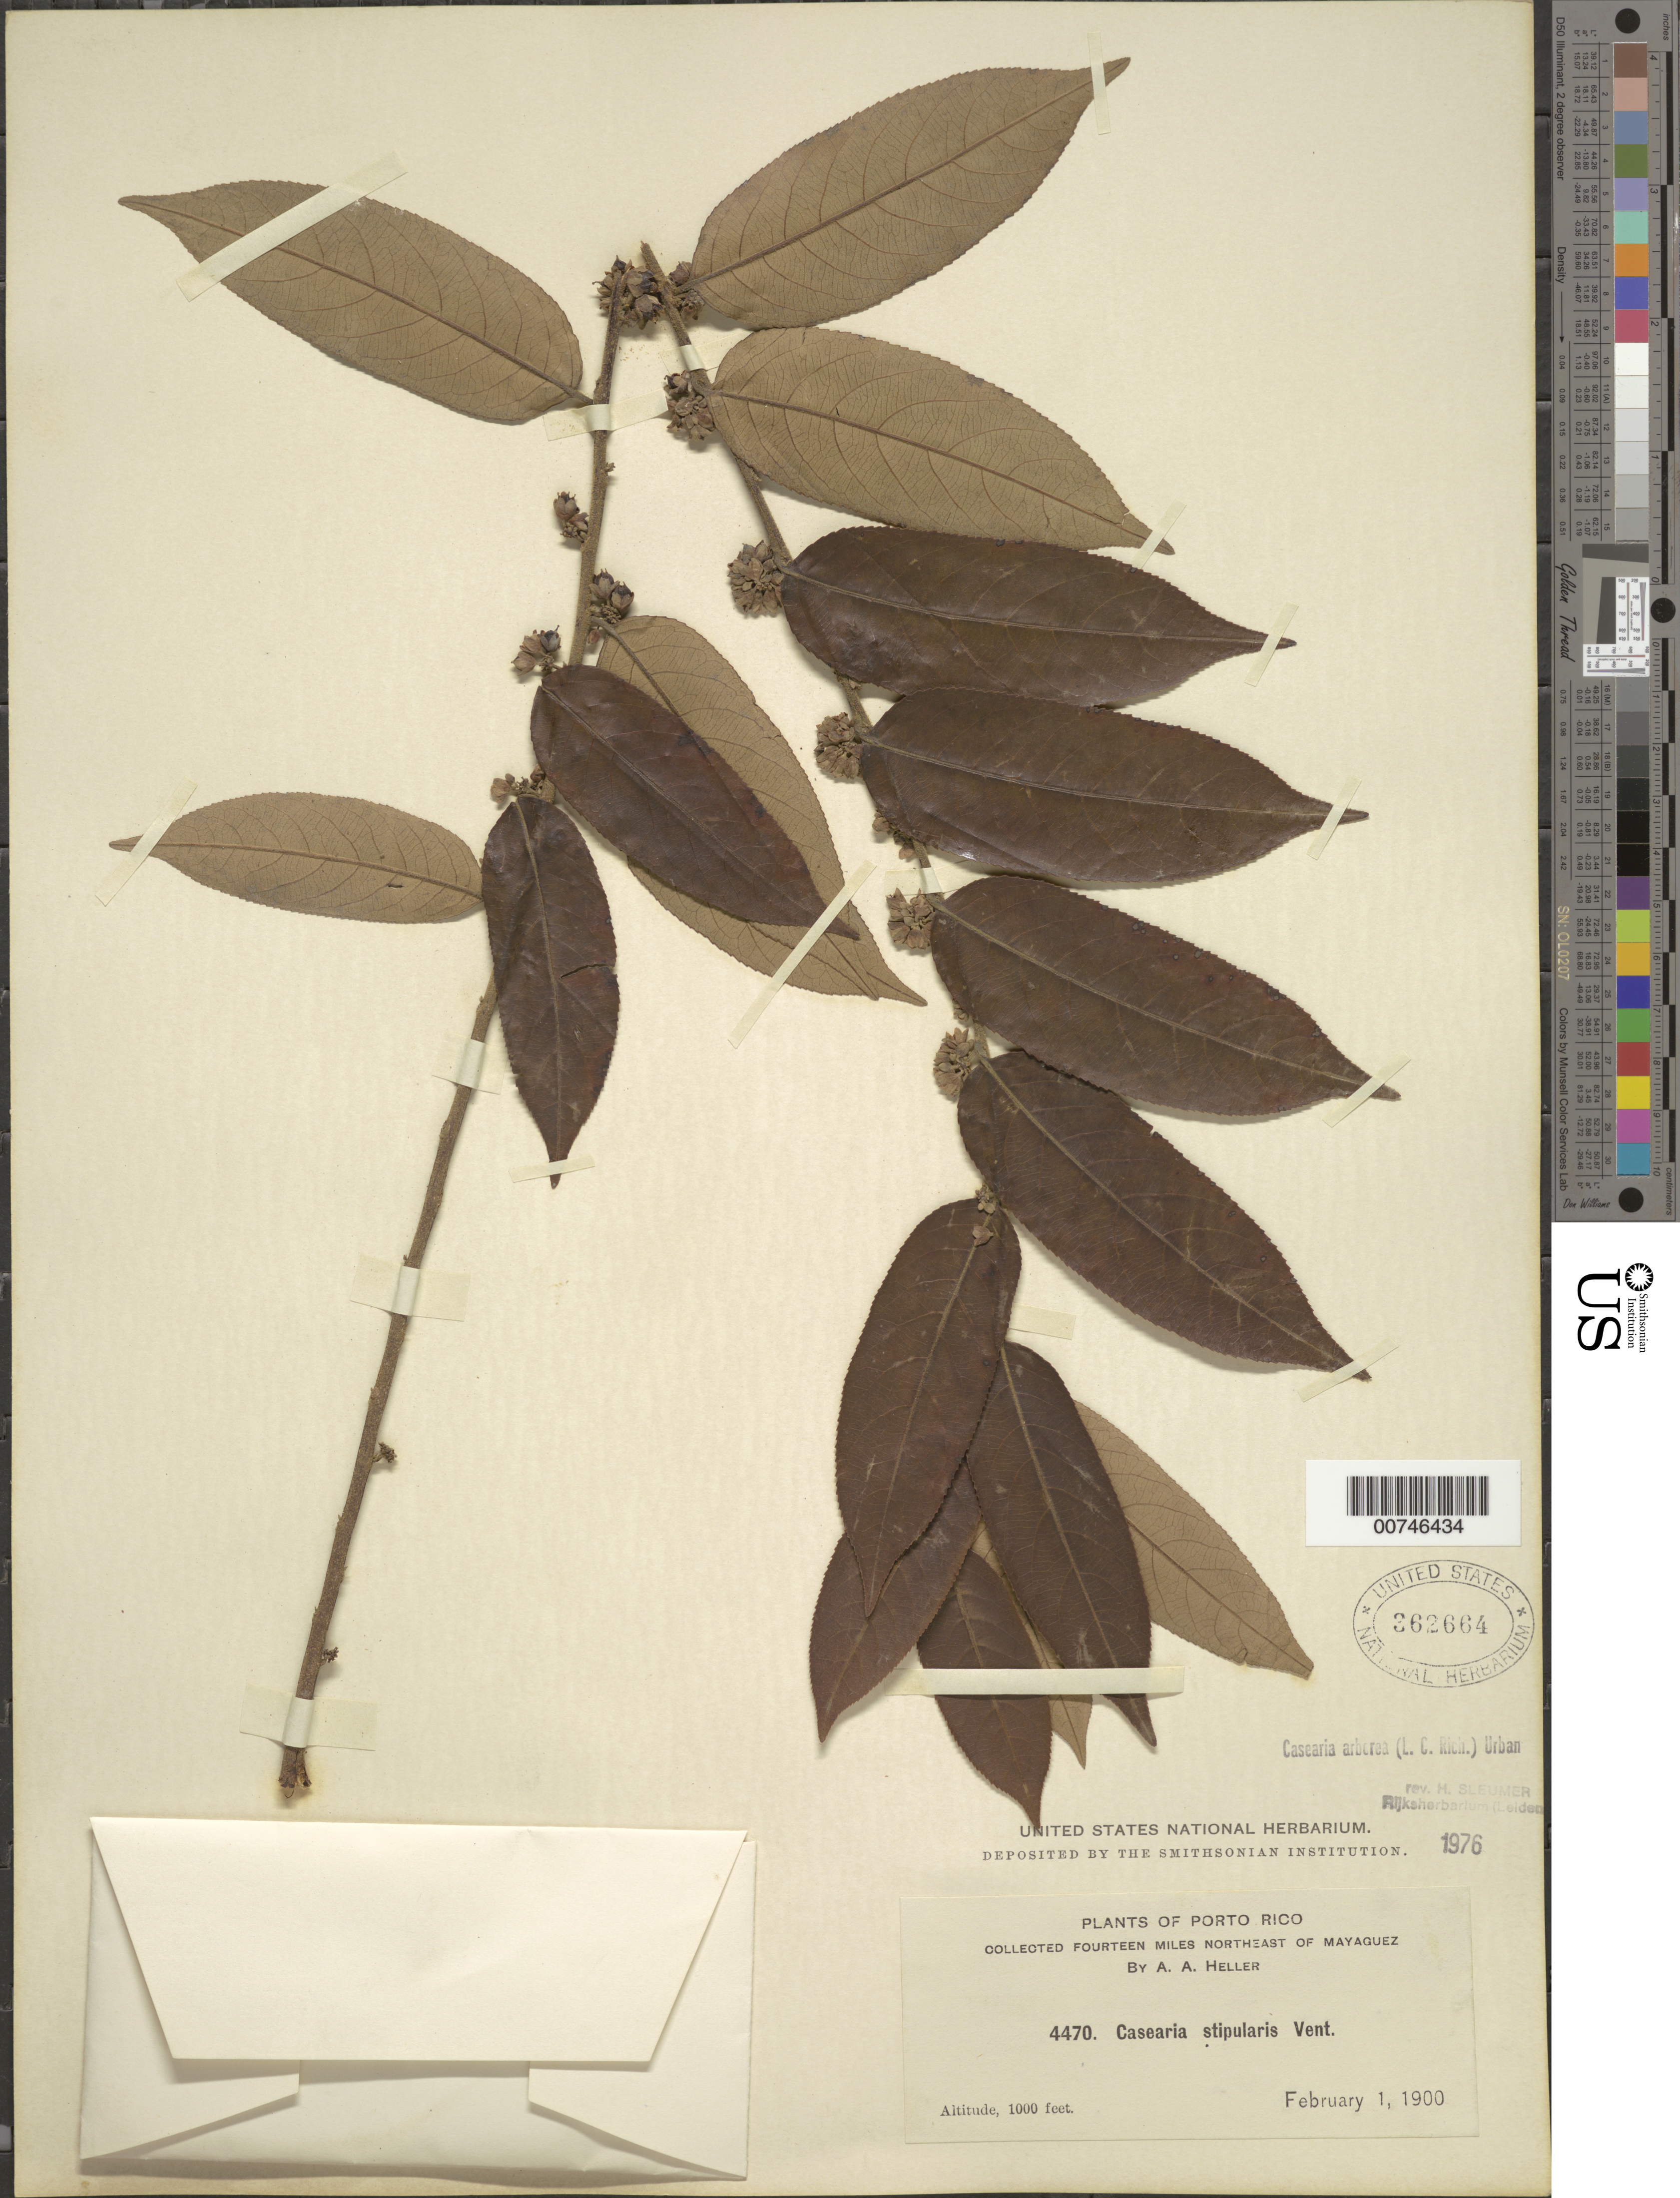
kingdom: Plantae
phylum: Tracheophyta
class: Magnoliopsida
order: Malpighiales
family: Salicaceae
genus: Casearia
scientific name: Casearia arborea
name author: (Rich.) Urb.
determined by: Sleumer, H. O.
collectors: A. A. Heller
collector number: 4470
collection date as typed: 01 Feb 1900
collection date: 1900-02-01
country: Puerto Rico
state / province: Mayagüez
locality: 14 miles norteast of Mayaguez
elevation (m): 305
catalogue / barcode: US 362664